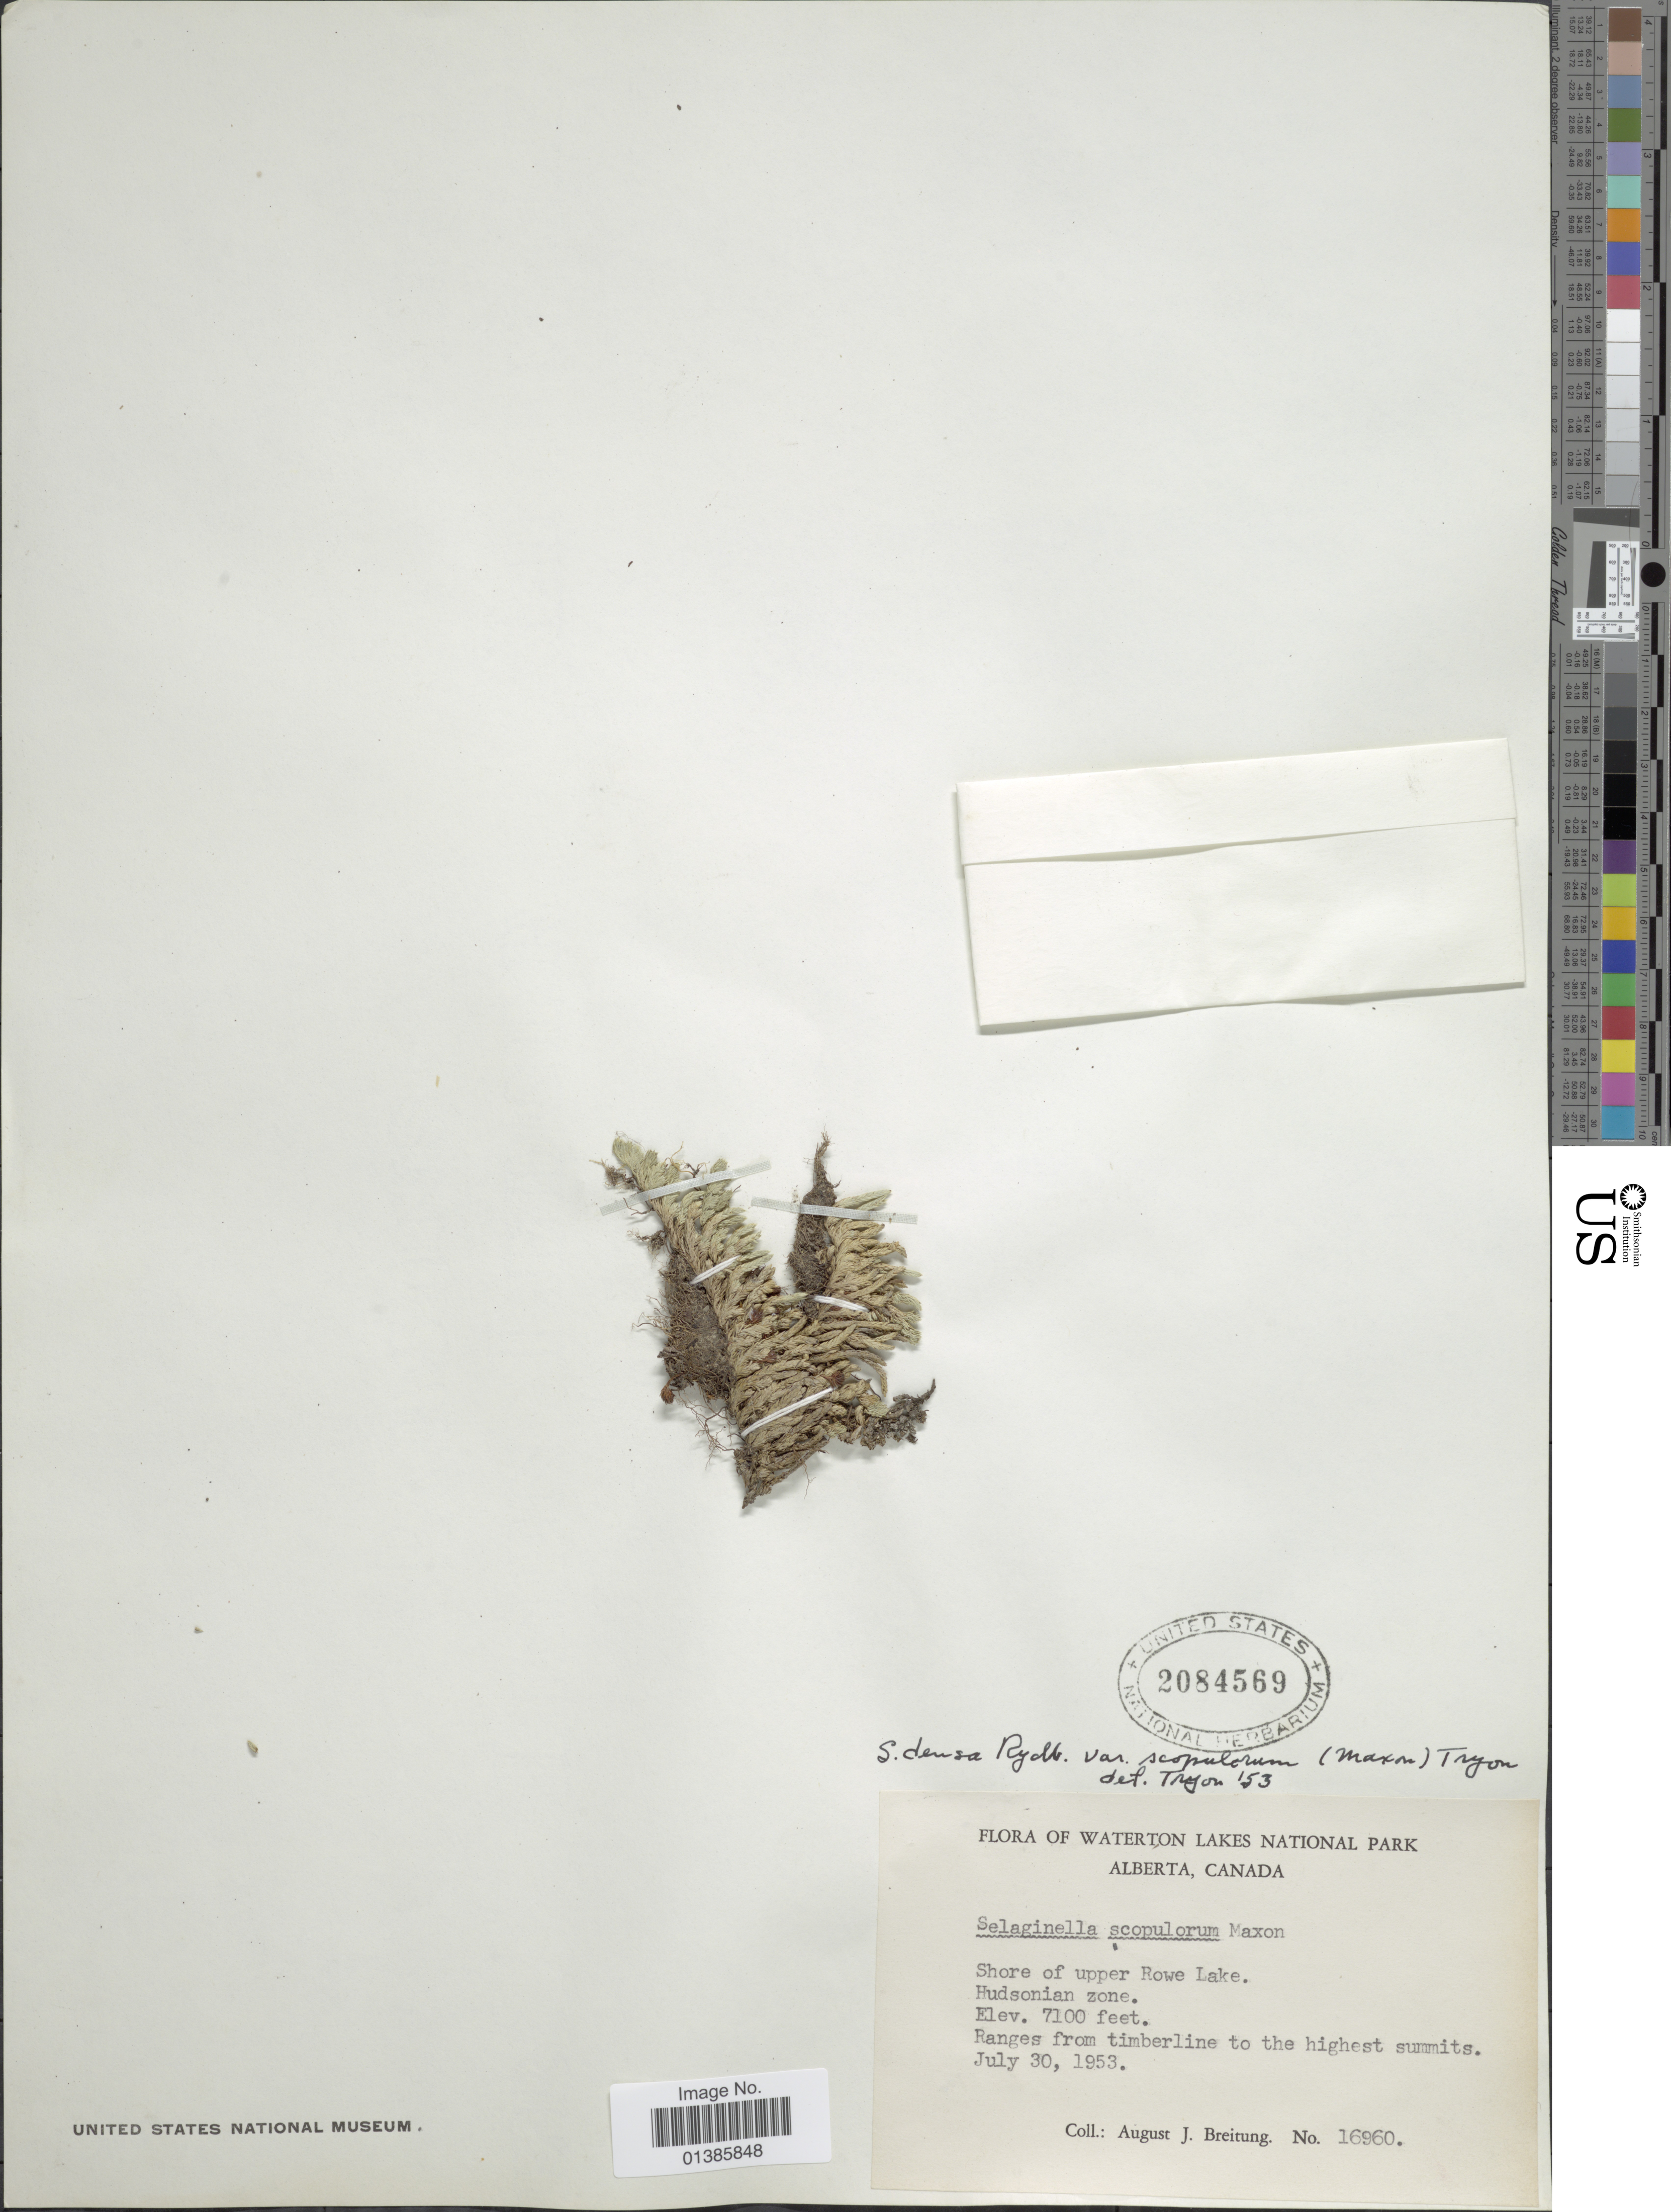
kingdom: Plantae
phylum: Tracheophyta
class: Lycopodiopsida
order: Selaginellales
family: Selaginellaceae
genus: Selaginella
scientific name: Selaginella densa var. scopulorum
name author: (Maxon) R.M. Tryon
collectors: A. Breitung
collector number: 16960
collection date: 1953-07-30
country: Canada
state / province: Alberta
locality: Waterton Lakes National Park. Shore of upper Rowe Lake. Hudsonian zone.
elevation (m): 2164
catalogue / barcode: US 2084569